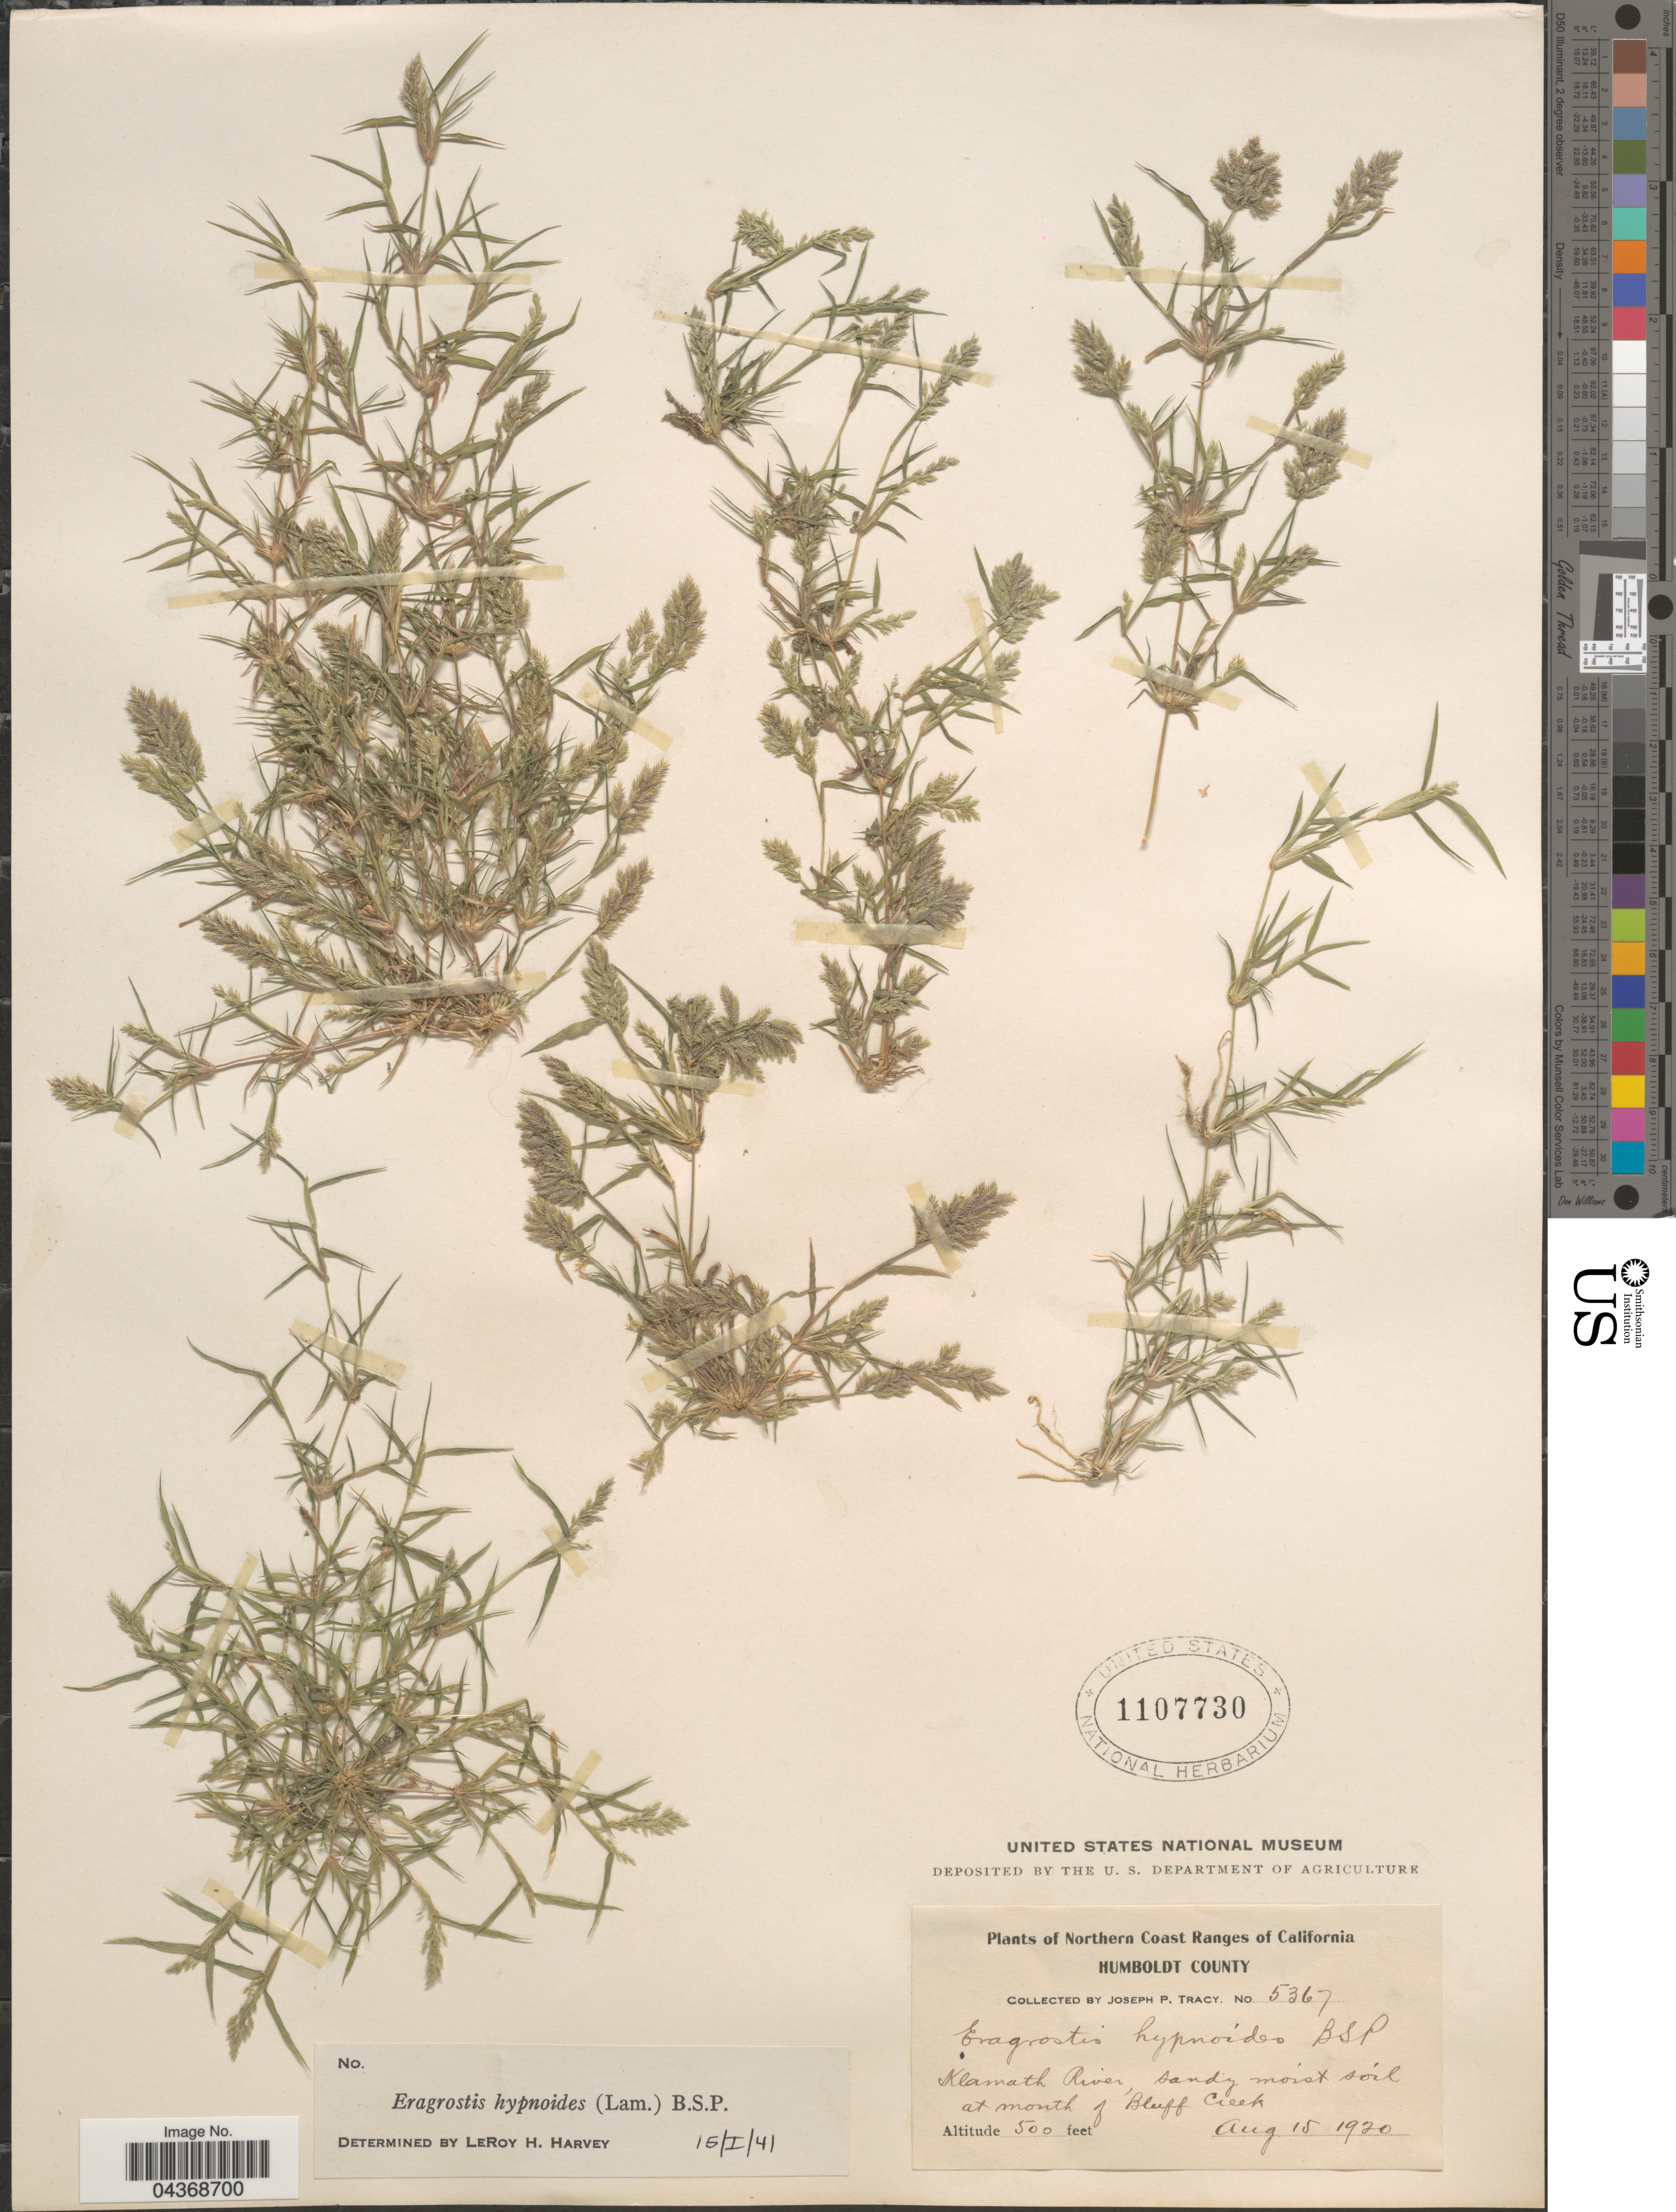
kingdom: Plantae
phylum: Tracheophyta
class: Liliopsida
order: Poales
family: Poaceae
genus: Eragrostis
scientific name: Eragrostis hypnoides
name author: (Lam.) Britton, Stearns & Poggenb.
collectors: J. Tracy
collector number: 5367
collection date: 1920-08-15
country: United States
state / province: California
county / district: Humboldt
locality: Northern Coast Ranges of California. Humboldt County. Klamath River, sandy moist soil at mouth of Bluff Creek.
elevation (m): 152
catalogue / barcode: US 1107730